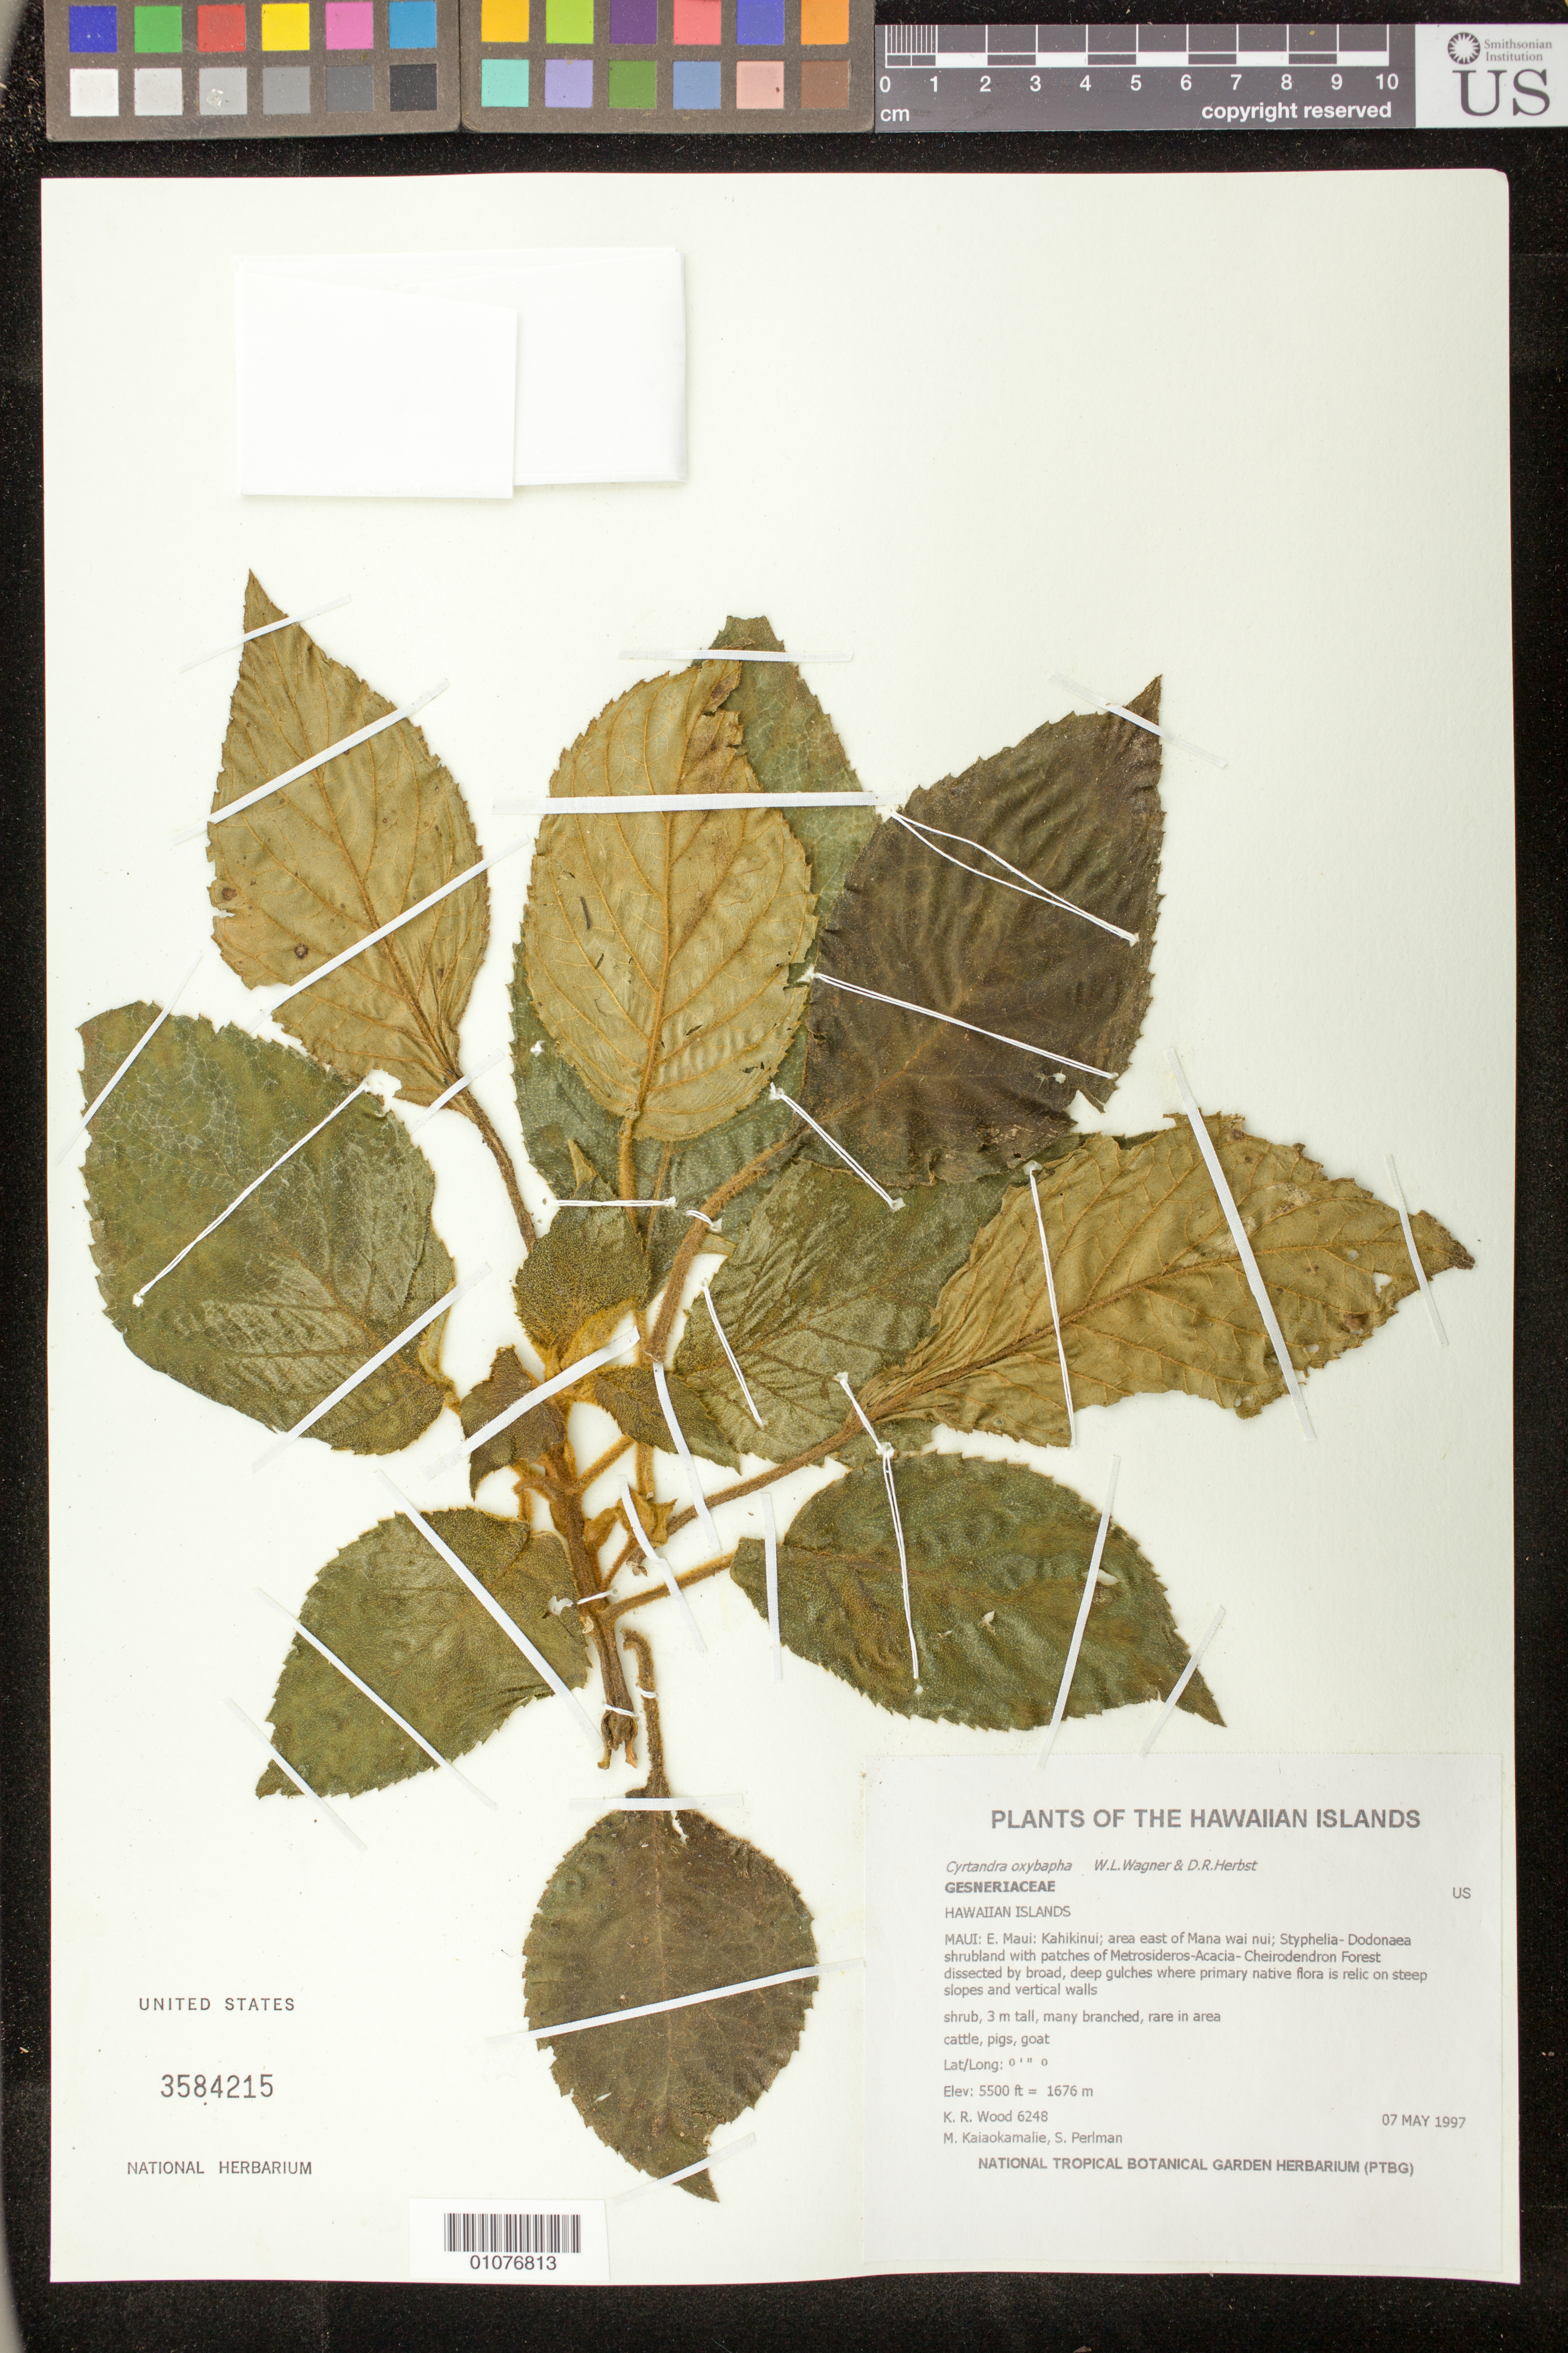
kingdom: Plantae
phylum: Tracheophyta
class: Magnoliopsida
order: Lamiales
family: Gesneriaceae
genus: Cyrtandra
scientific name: Cyrtandra oxybapha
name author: W.L. Wagner & D.R. Herbst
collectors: K. R. Wood, M. Kaiaokamalie & S. P. Perlman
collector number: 6248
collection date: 1997-05-07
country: United States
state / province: Hawaii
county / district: Maui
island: Maui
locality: E. Maui; Kahikinui; area E of Mana Wai Nu.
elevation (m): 1676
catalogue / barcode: US 3584215